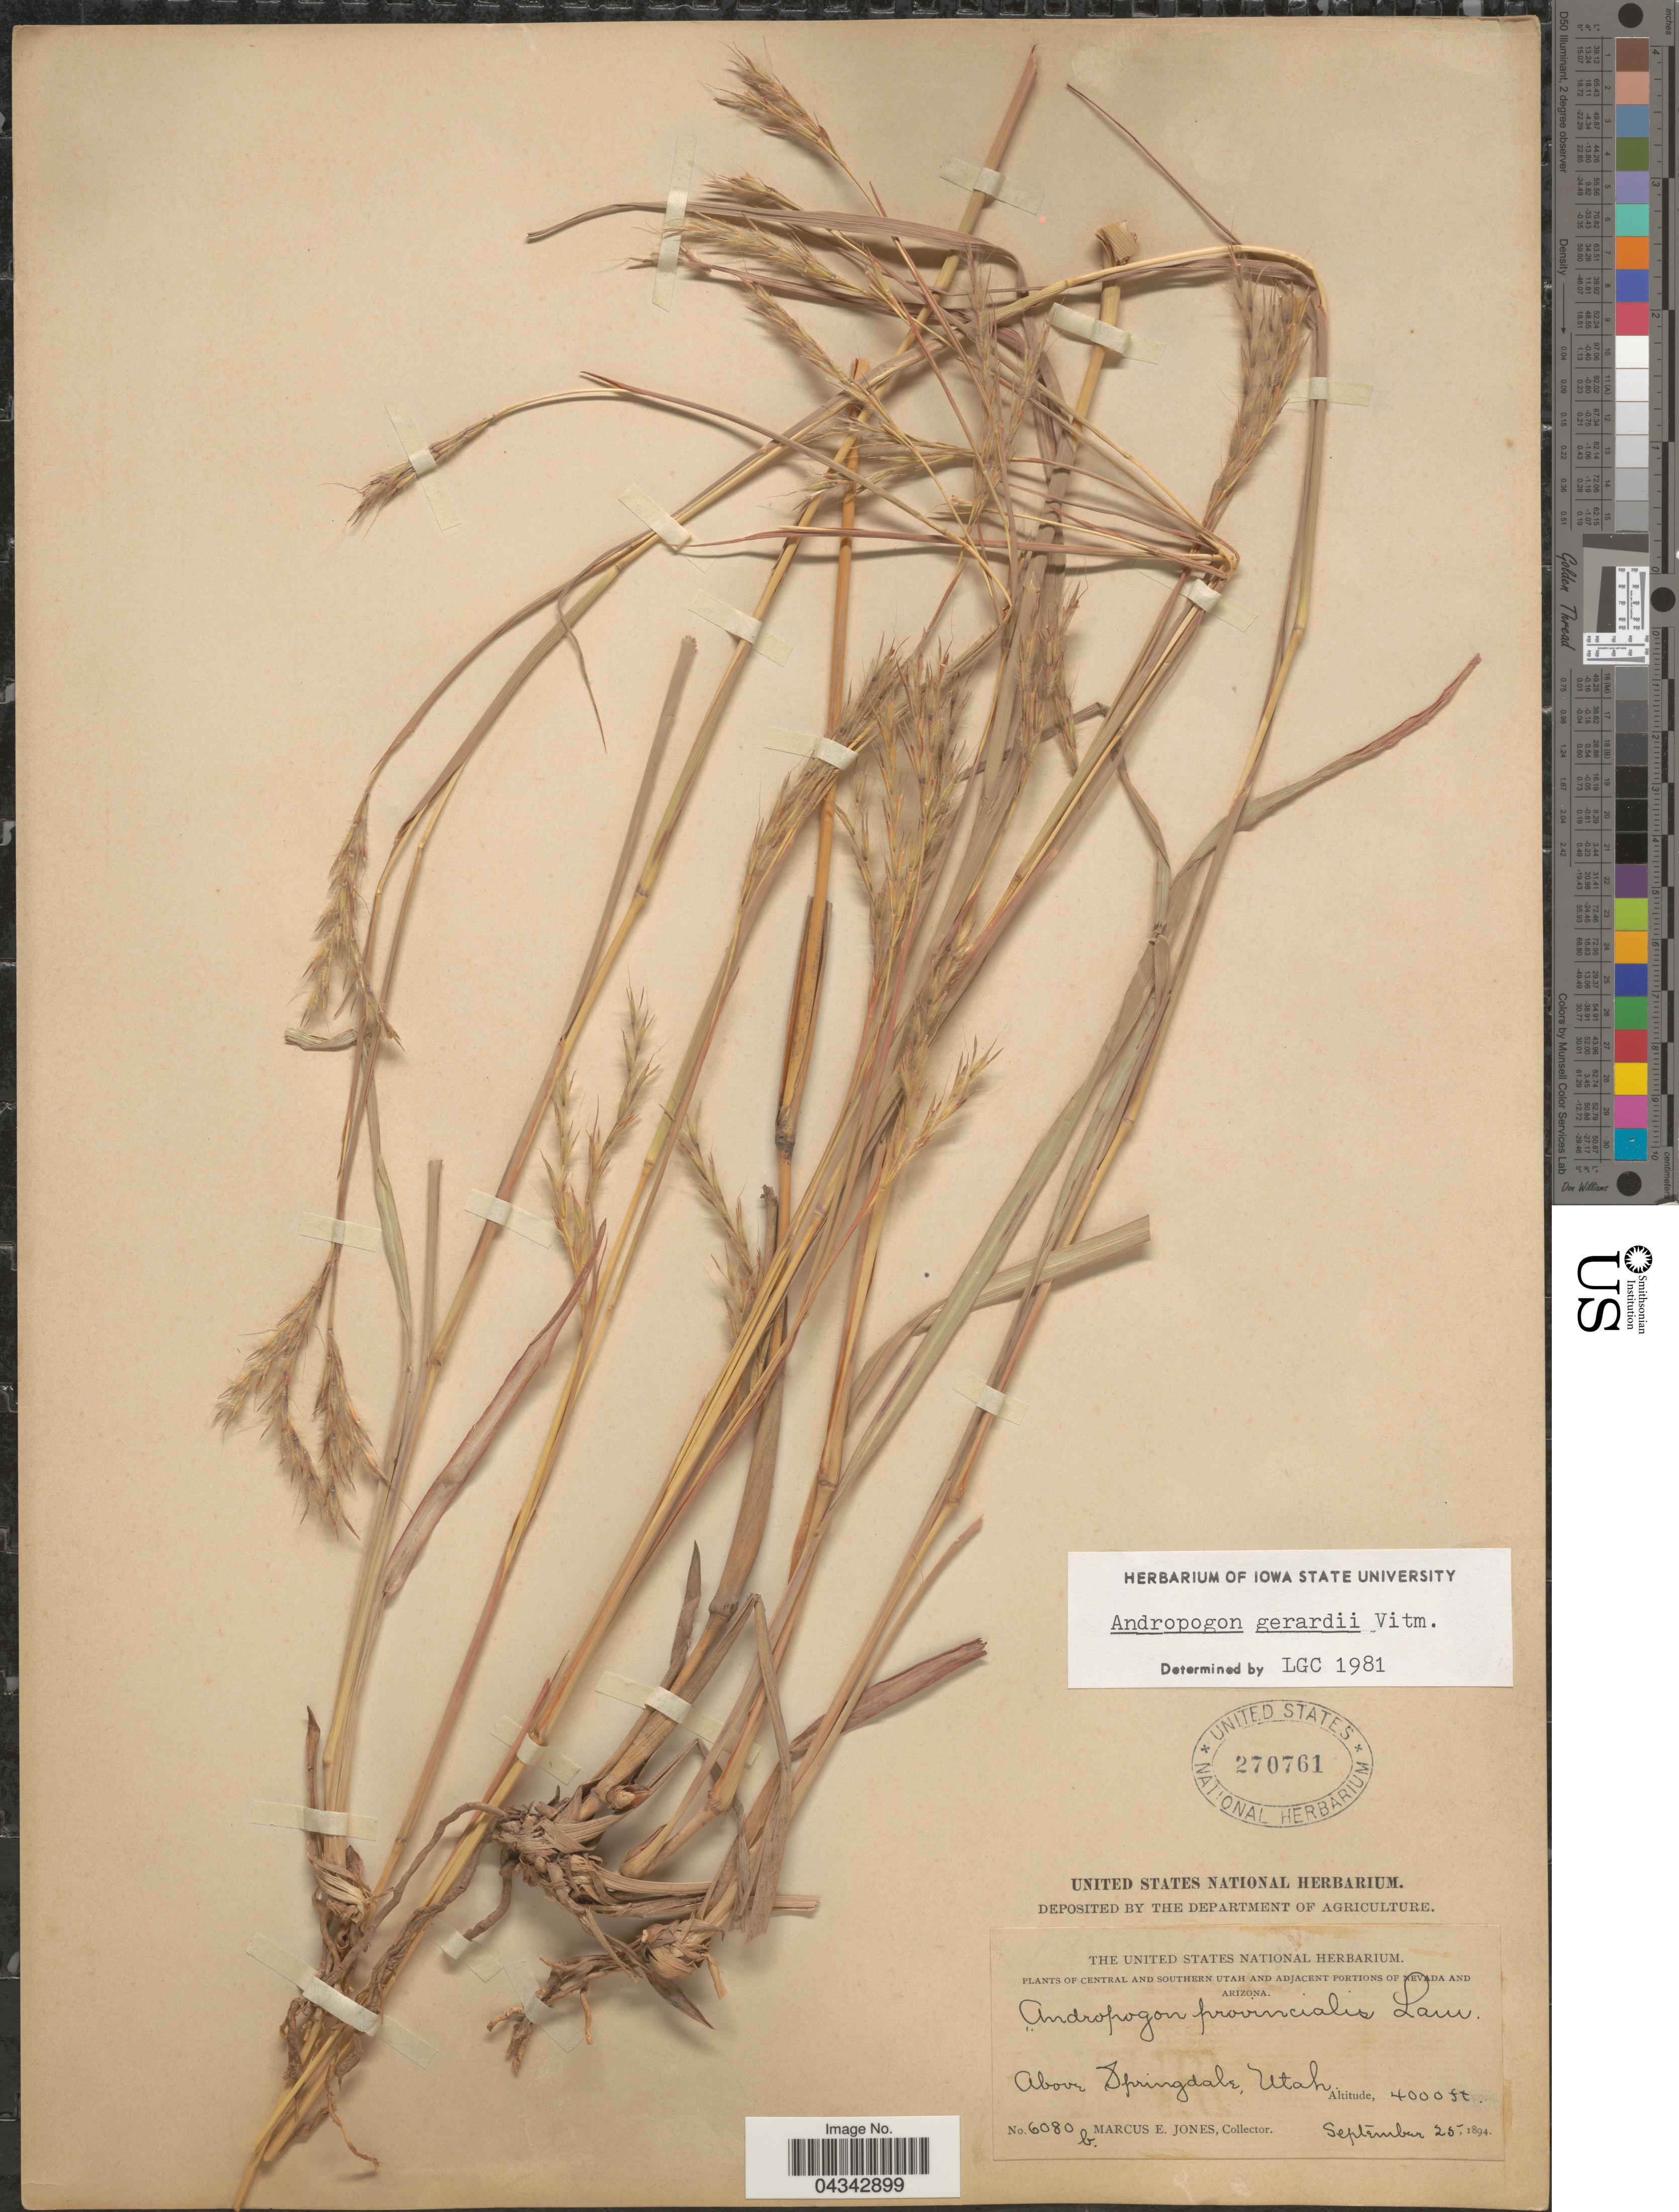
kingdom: Plantae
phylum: Tracheophyta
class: Liliopsida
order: Poales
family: Poaceae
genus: Andropogon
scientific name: Andropogon gerardii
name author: Vitman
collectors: M. E. Jones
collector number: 6080b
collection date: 1894-09-25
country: United States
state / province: Utah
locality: Central and Southern Utah. Above Springdale.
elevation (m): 1219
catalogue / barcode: US 270761